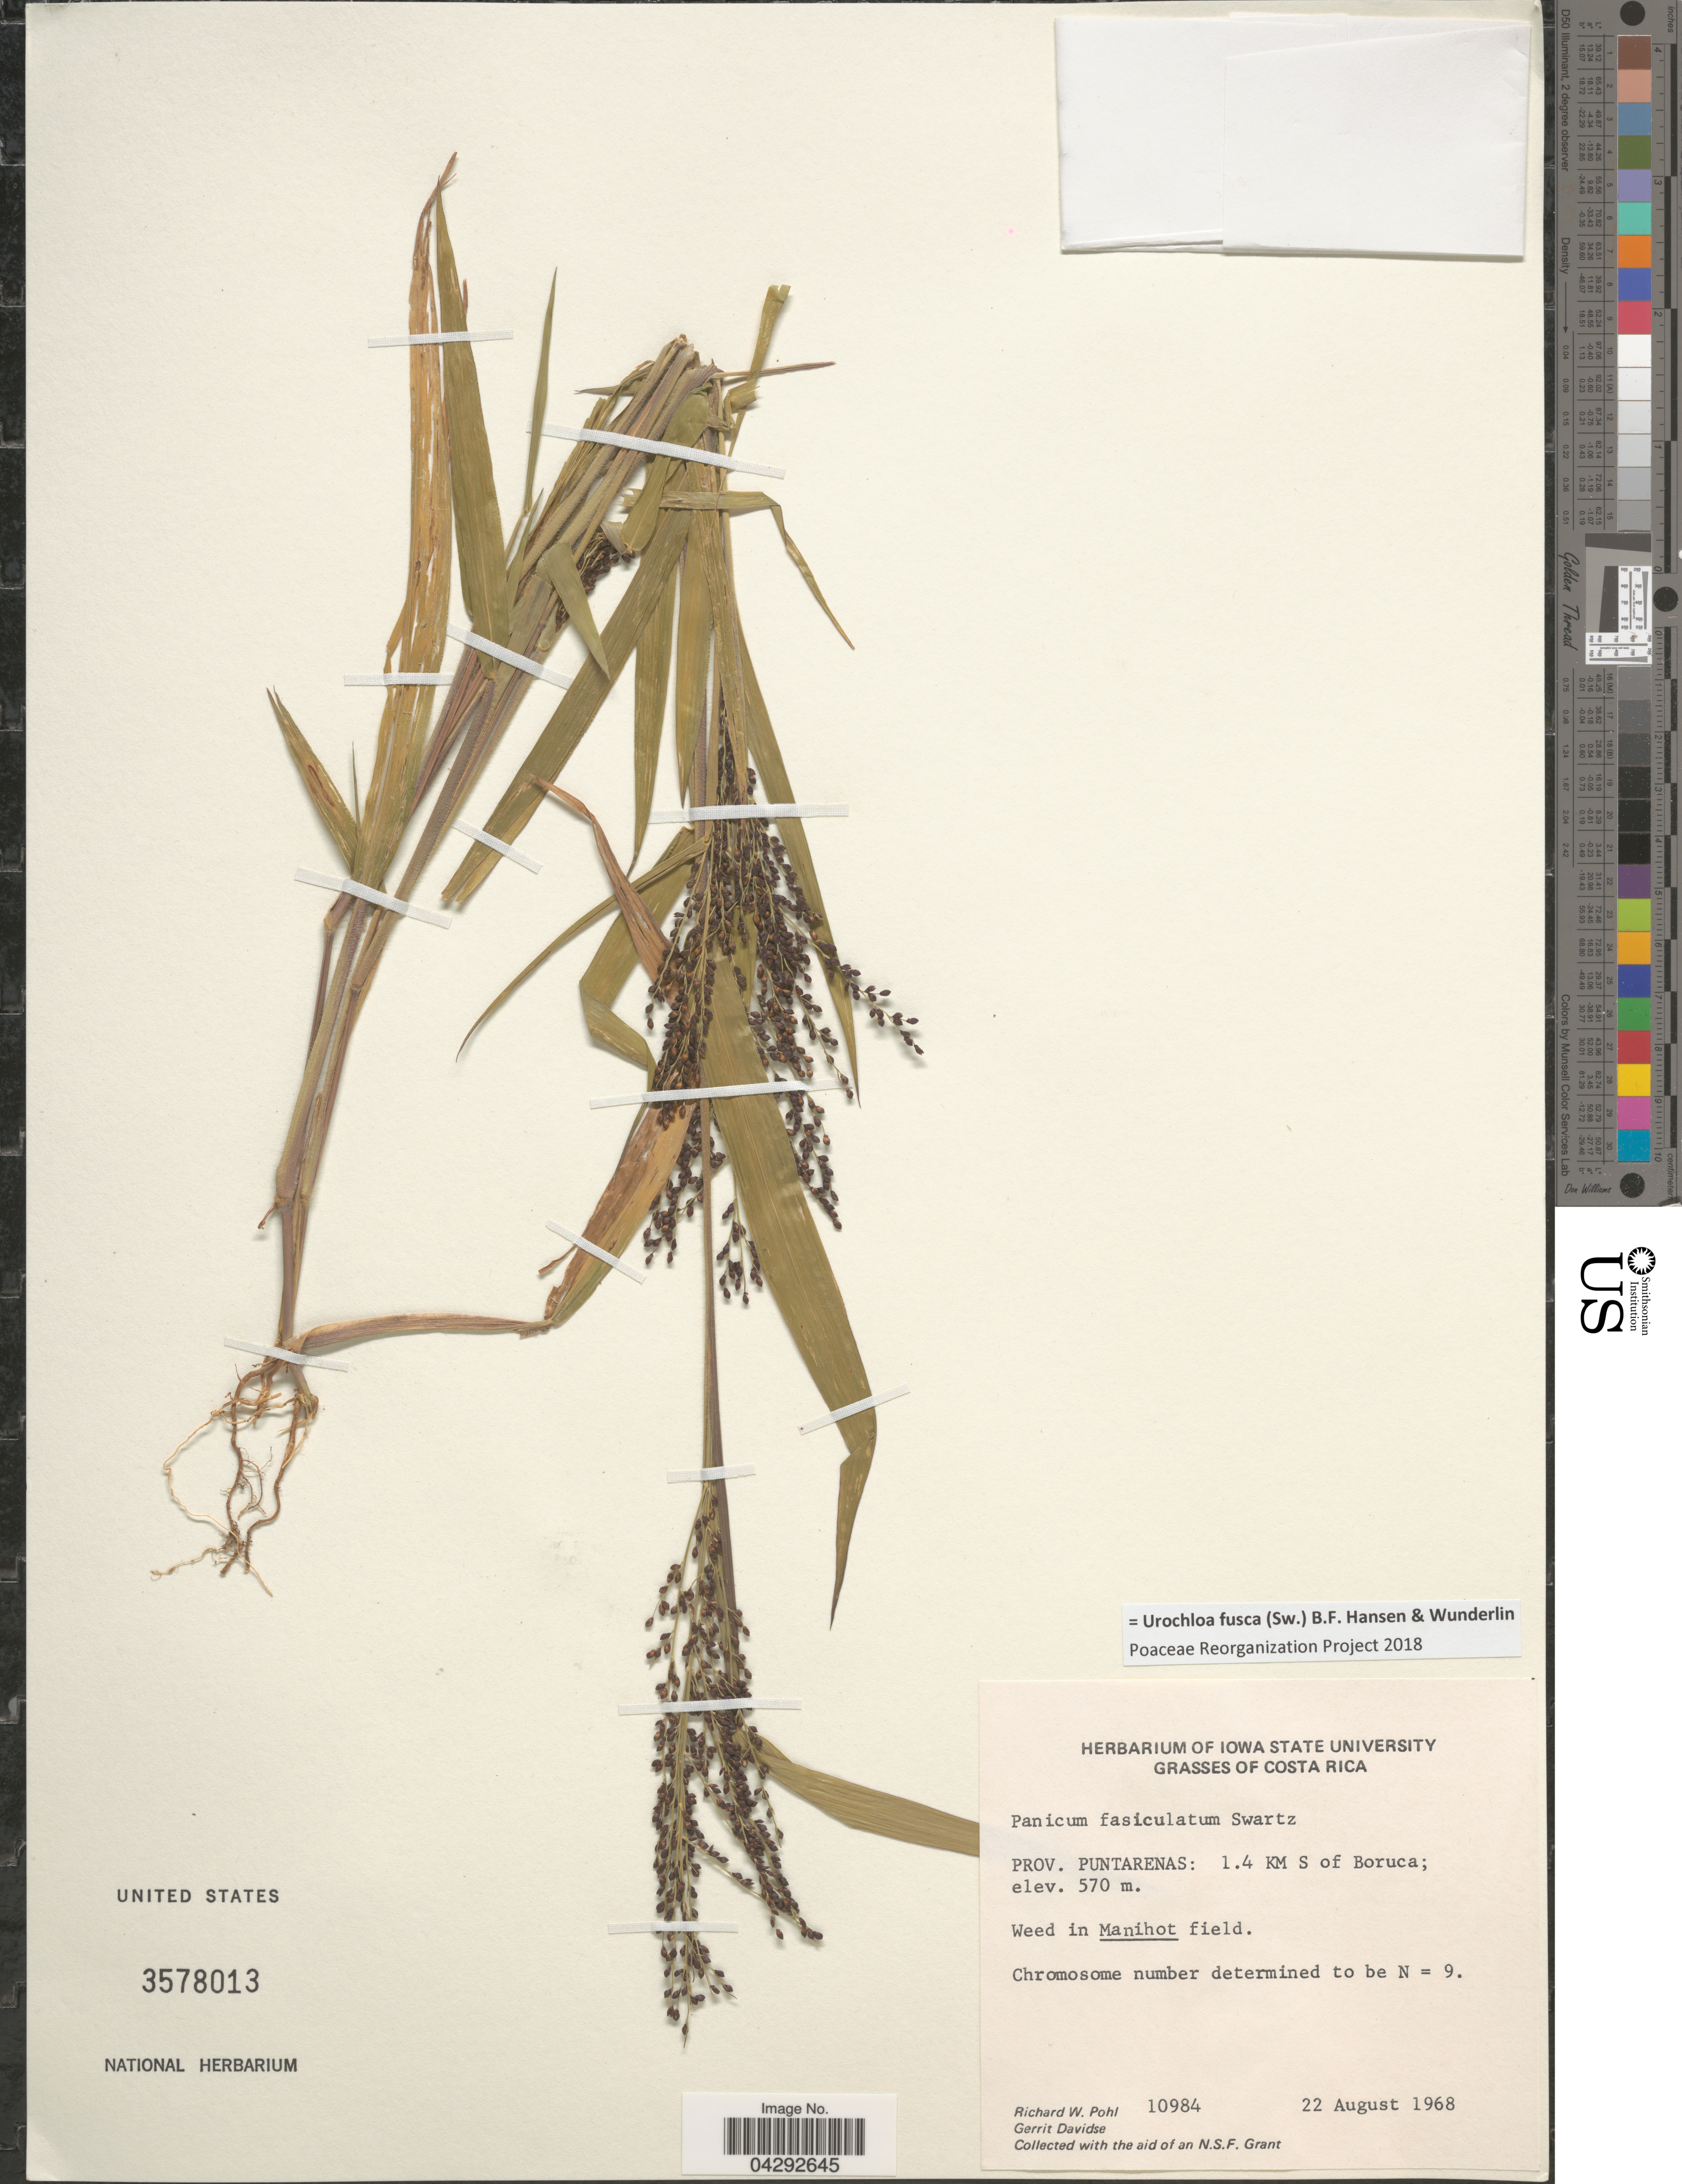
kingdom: Plantae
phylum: Tracheophyta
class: Liliopsida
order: Poales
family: Poaceae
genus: Urochloa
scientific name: Urochloa fusca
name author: (Sw.) B.F. Hansen & Wunderlin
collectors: R. W. Pohl & G. Davidse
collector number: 10984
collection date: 1968-08-22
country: Costa Rica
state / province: Puntarenas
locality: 1.4 Km S of Boruca. Weed in manihot field.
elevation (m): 570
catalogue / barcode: US 3578013